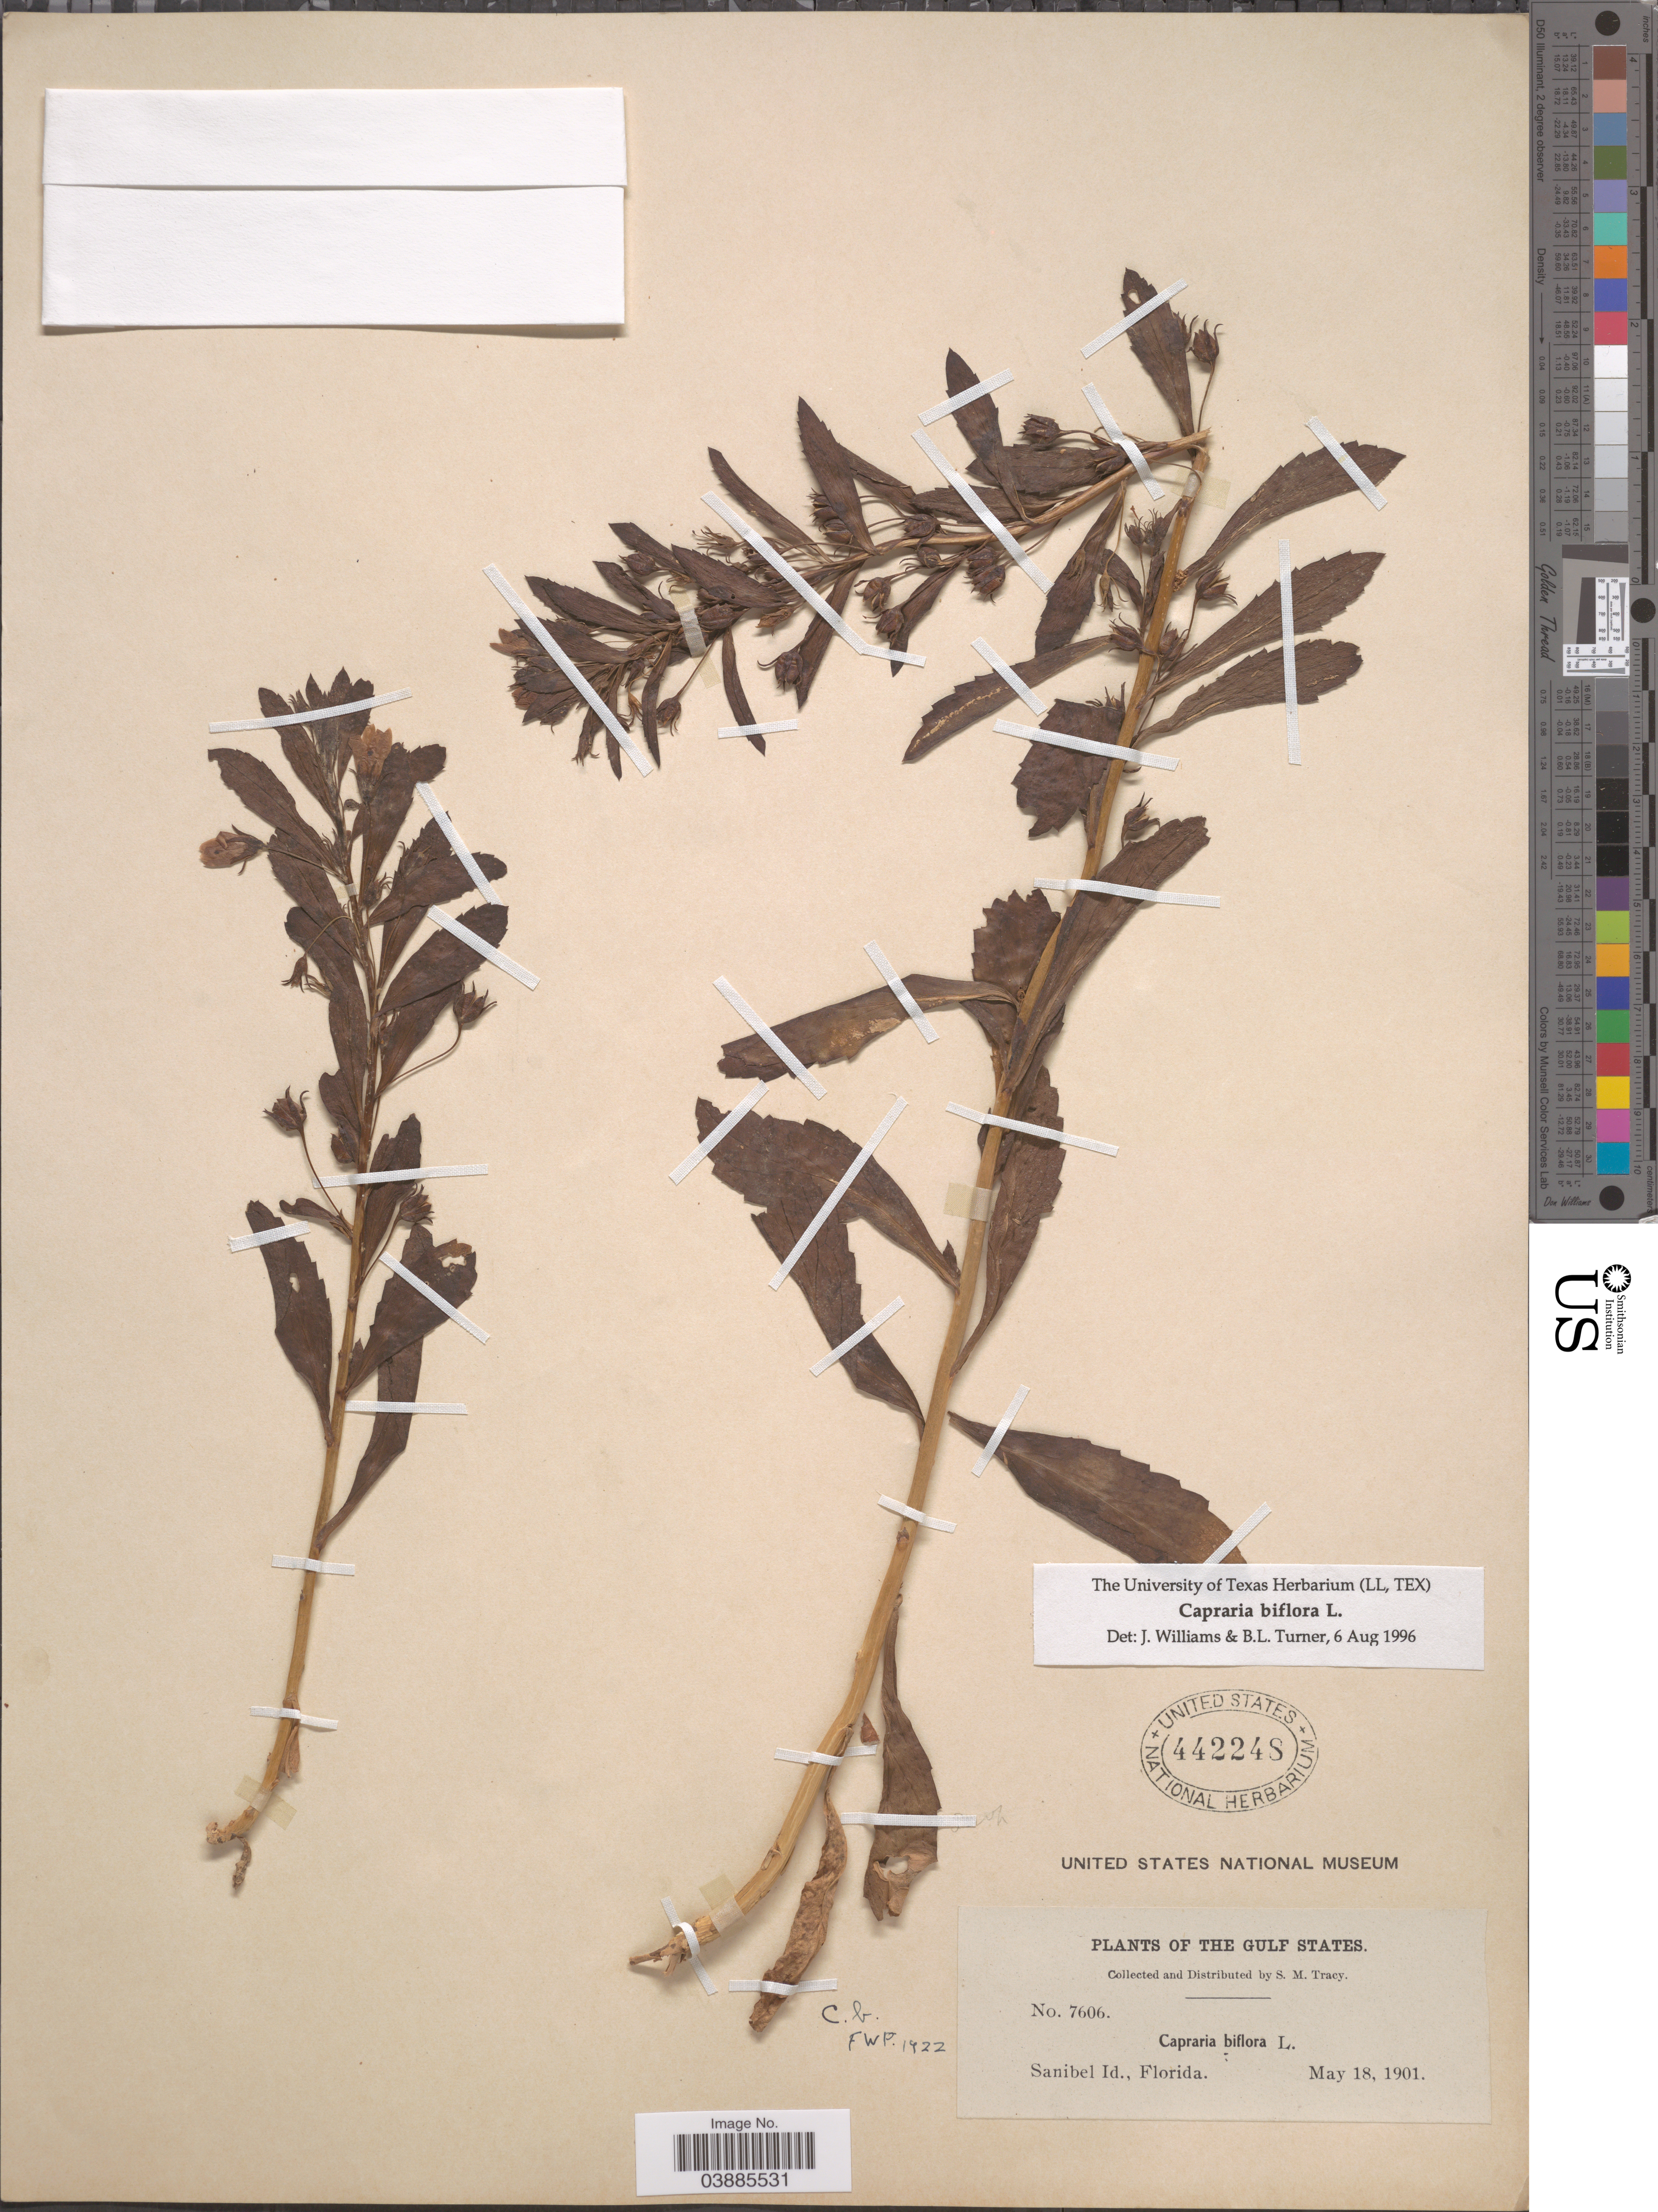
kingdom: Plantae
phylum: Tracheophyta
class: Magnoliopsida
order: Lamiales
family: Scrophulariaceae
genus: Capraria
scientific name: Capraria biflora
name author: L.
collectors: S. M. Tracy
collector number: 7606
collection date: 1901-05-18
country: United States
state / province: Florida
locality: The Gulf States. Sanibel Id.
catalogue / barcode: US 442248